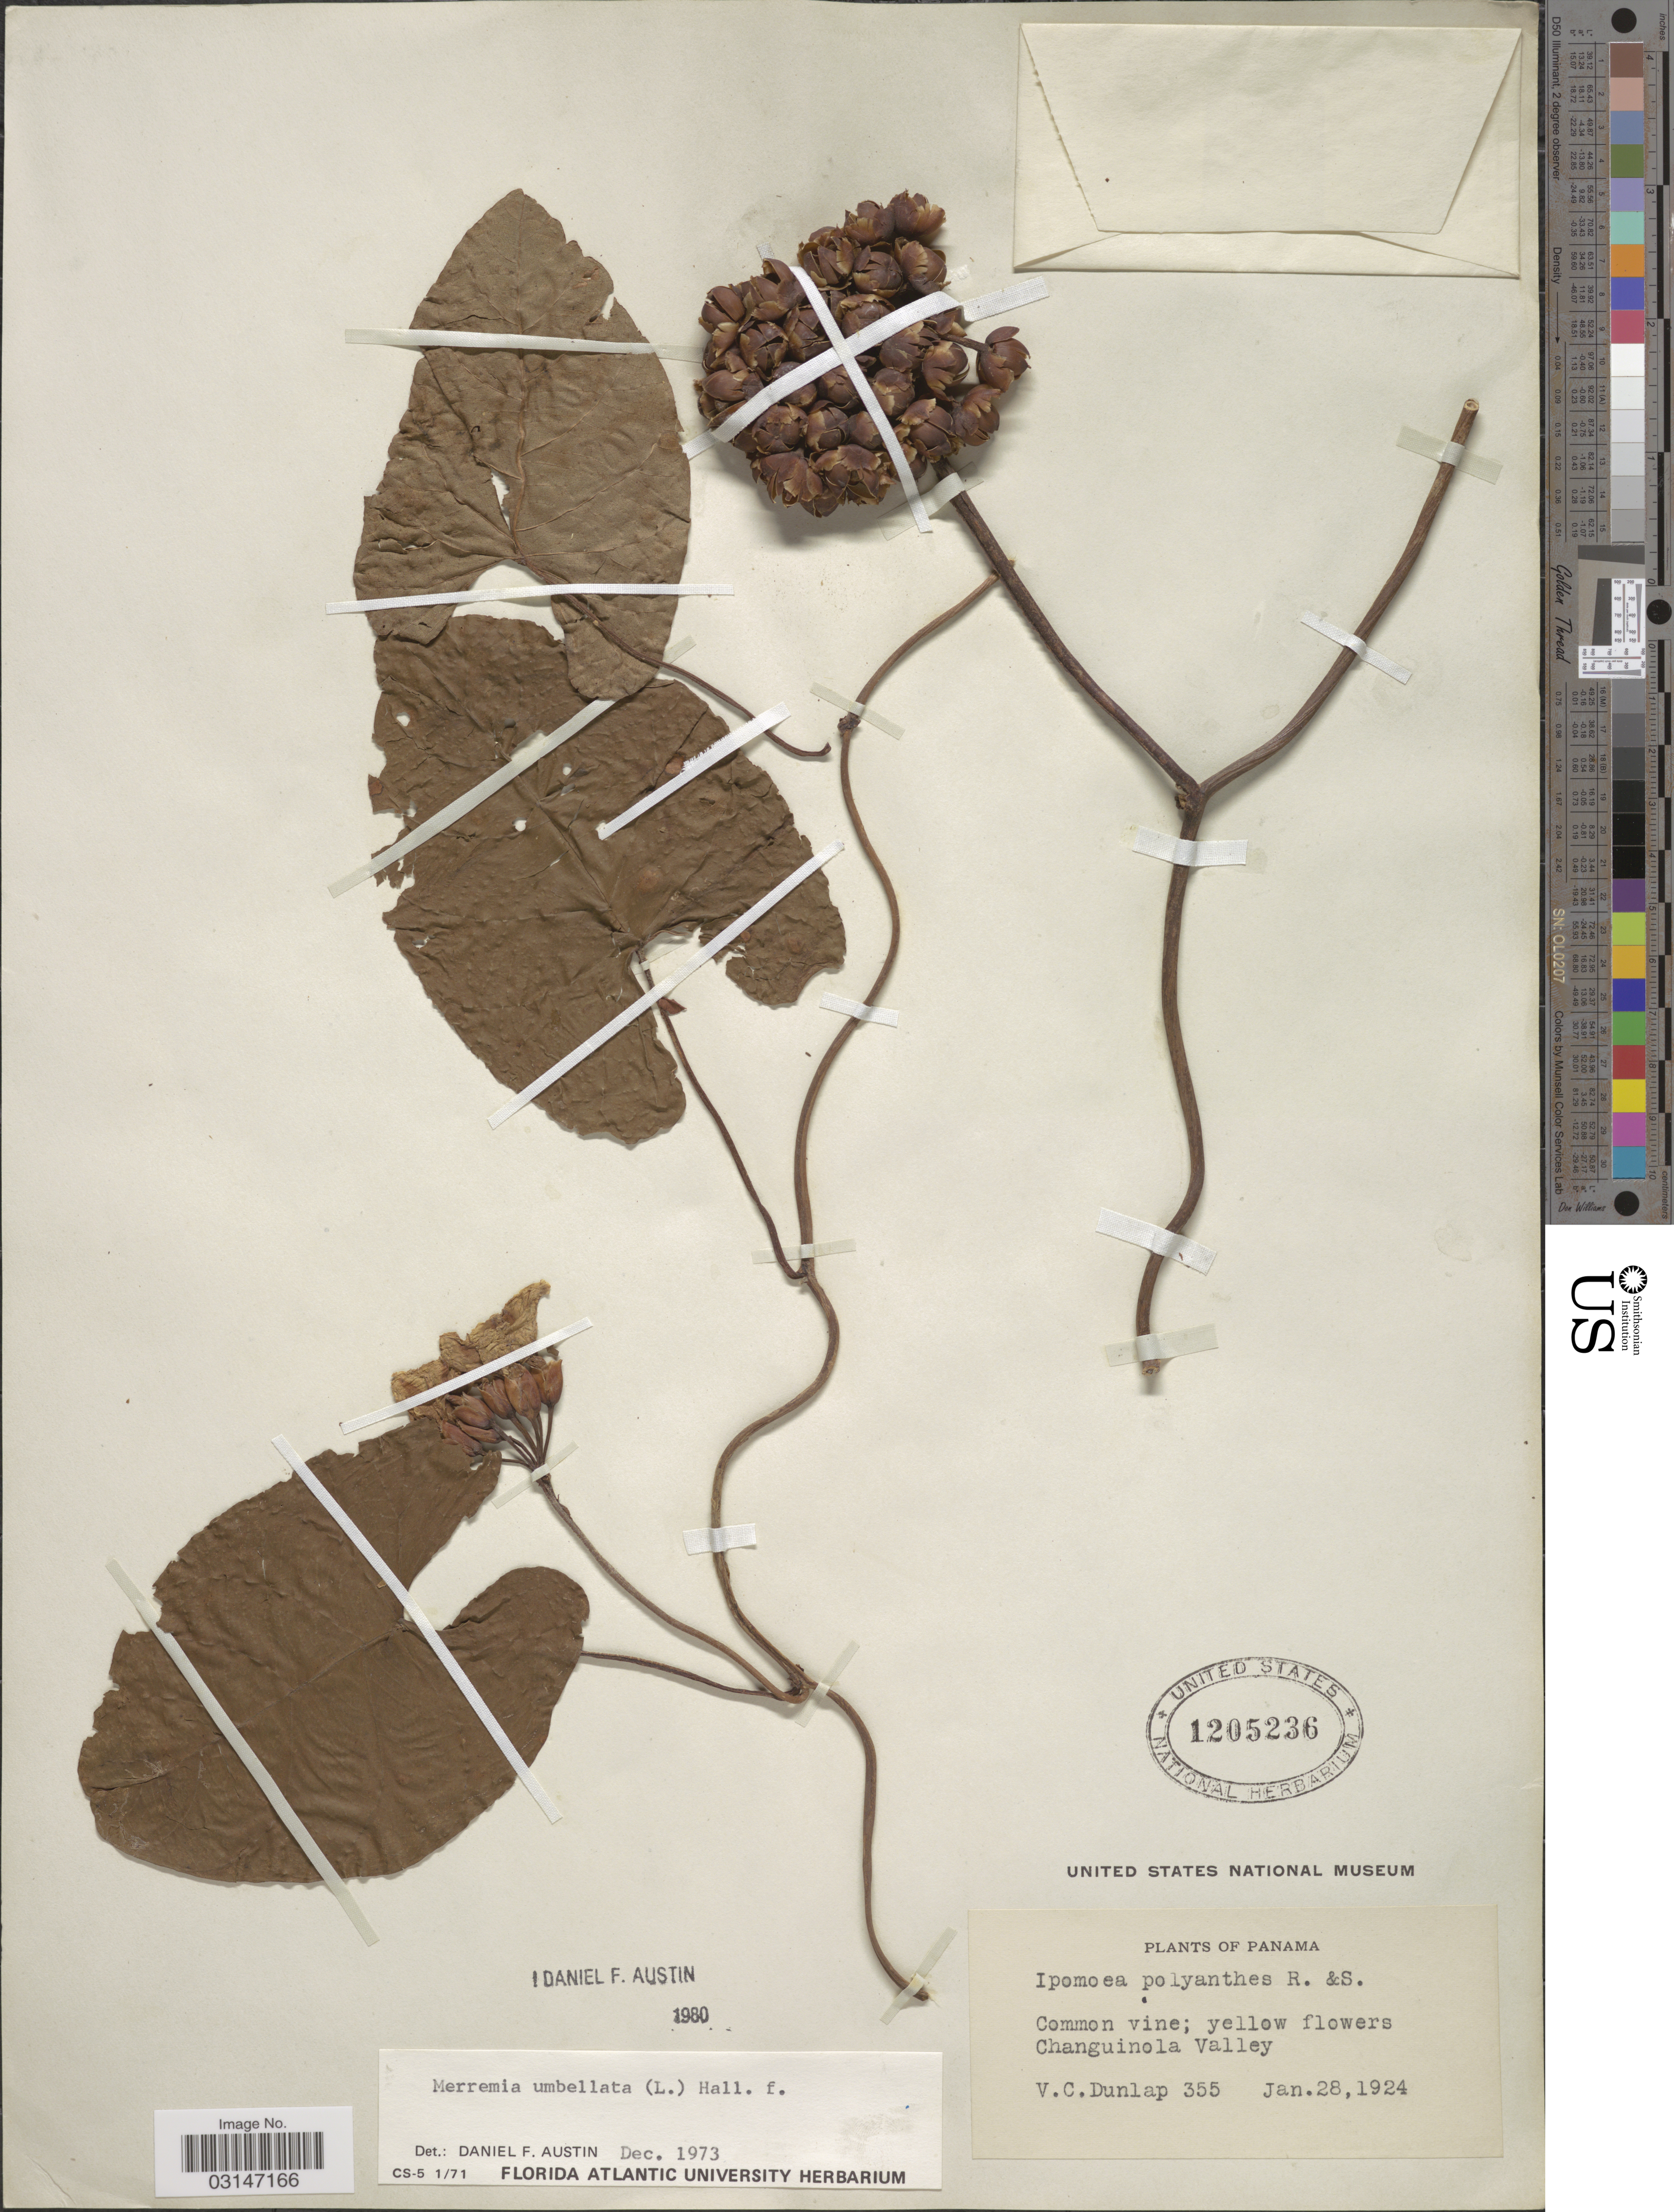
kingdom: Plantae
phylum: Tracheophyta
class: Magnoliopsida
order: Solanales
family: Convolvulaceae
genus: Camonea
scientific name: Camonea umbellata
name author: (L.) A. R. Simões & Staples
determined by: Strong, Mark T., (BOT), Smithsonian Institution - National Museum of Natural History (UNITED STATES)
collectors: V. C. Dunlap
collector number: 355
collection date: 1924-01-28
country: Panama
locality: Changuinola Valley.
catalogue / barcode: US 1205236